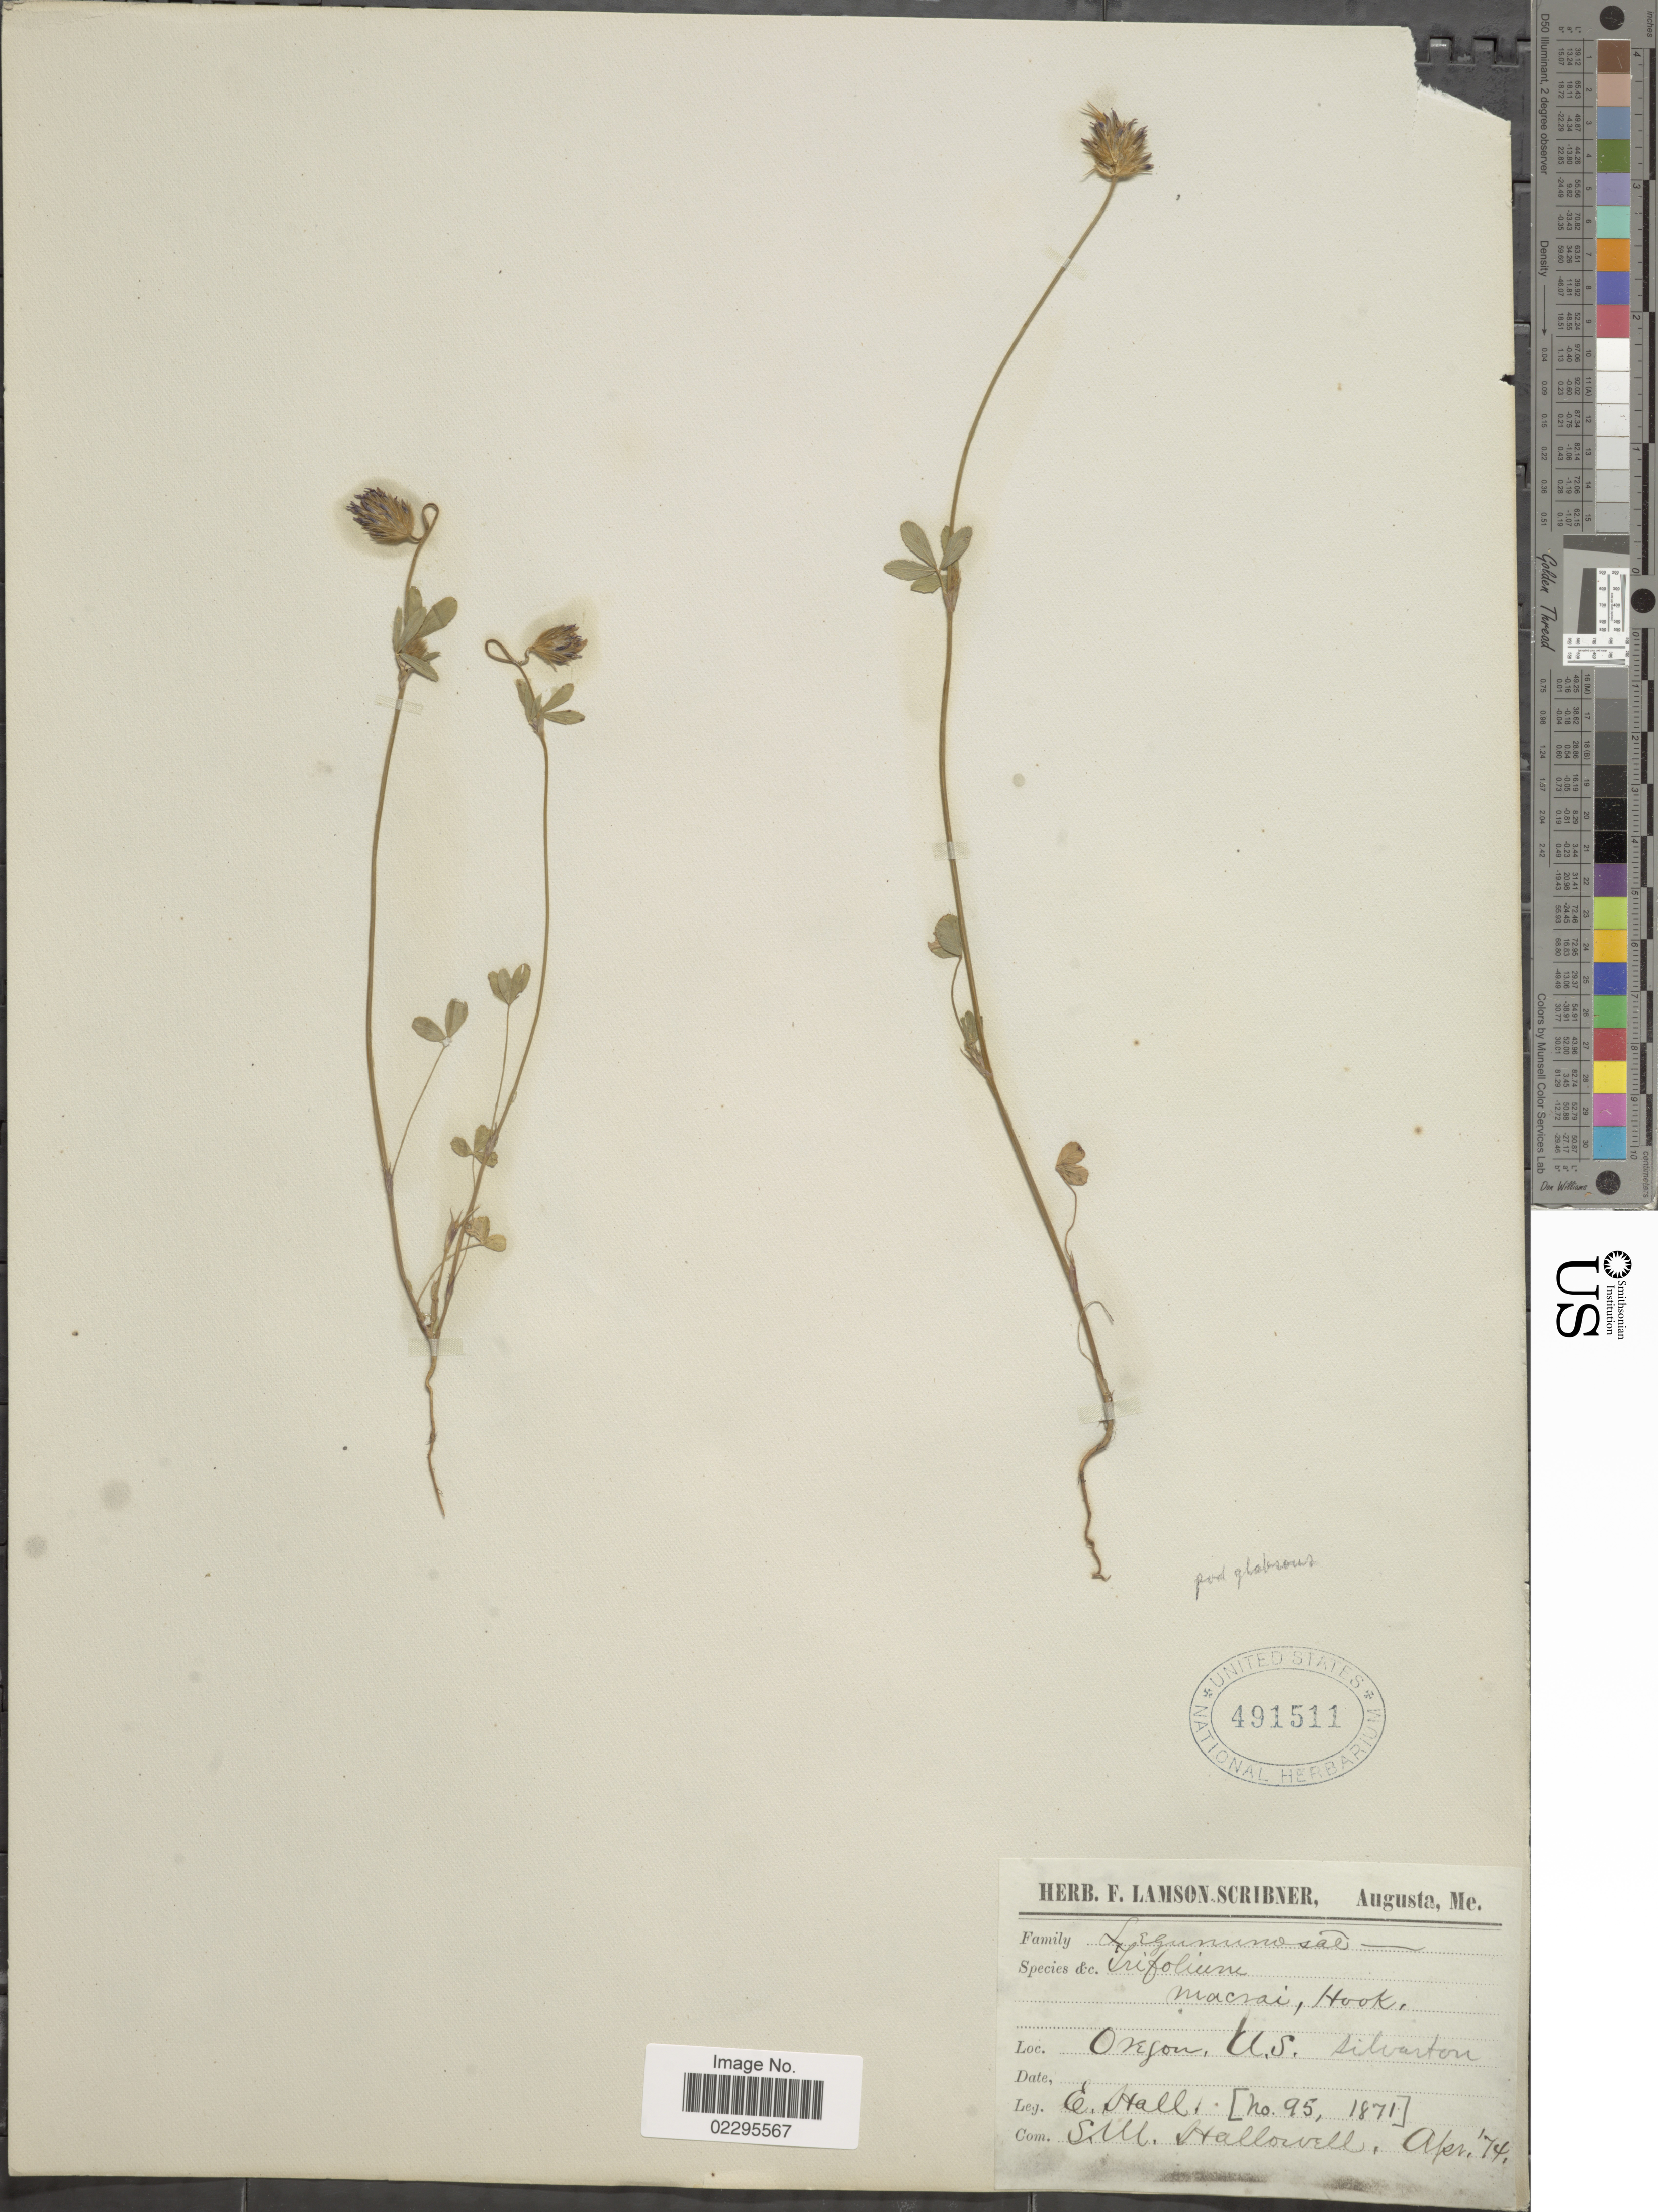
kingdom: Plantae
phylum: Tracheophyta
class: Magnoliopsida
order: Fabales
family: Fabaceae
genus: Trifolium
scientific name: Trifolium albopurpureum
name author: Torr. & A. Gray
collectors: E. Hall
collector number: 95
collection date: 1871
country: United States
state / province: Oregon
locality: Silverton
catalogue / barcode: US 491511